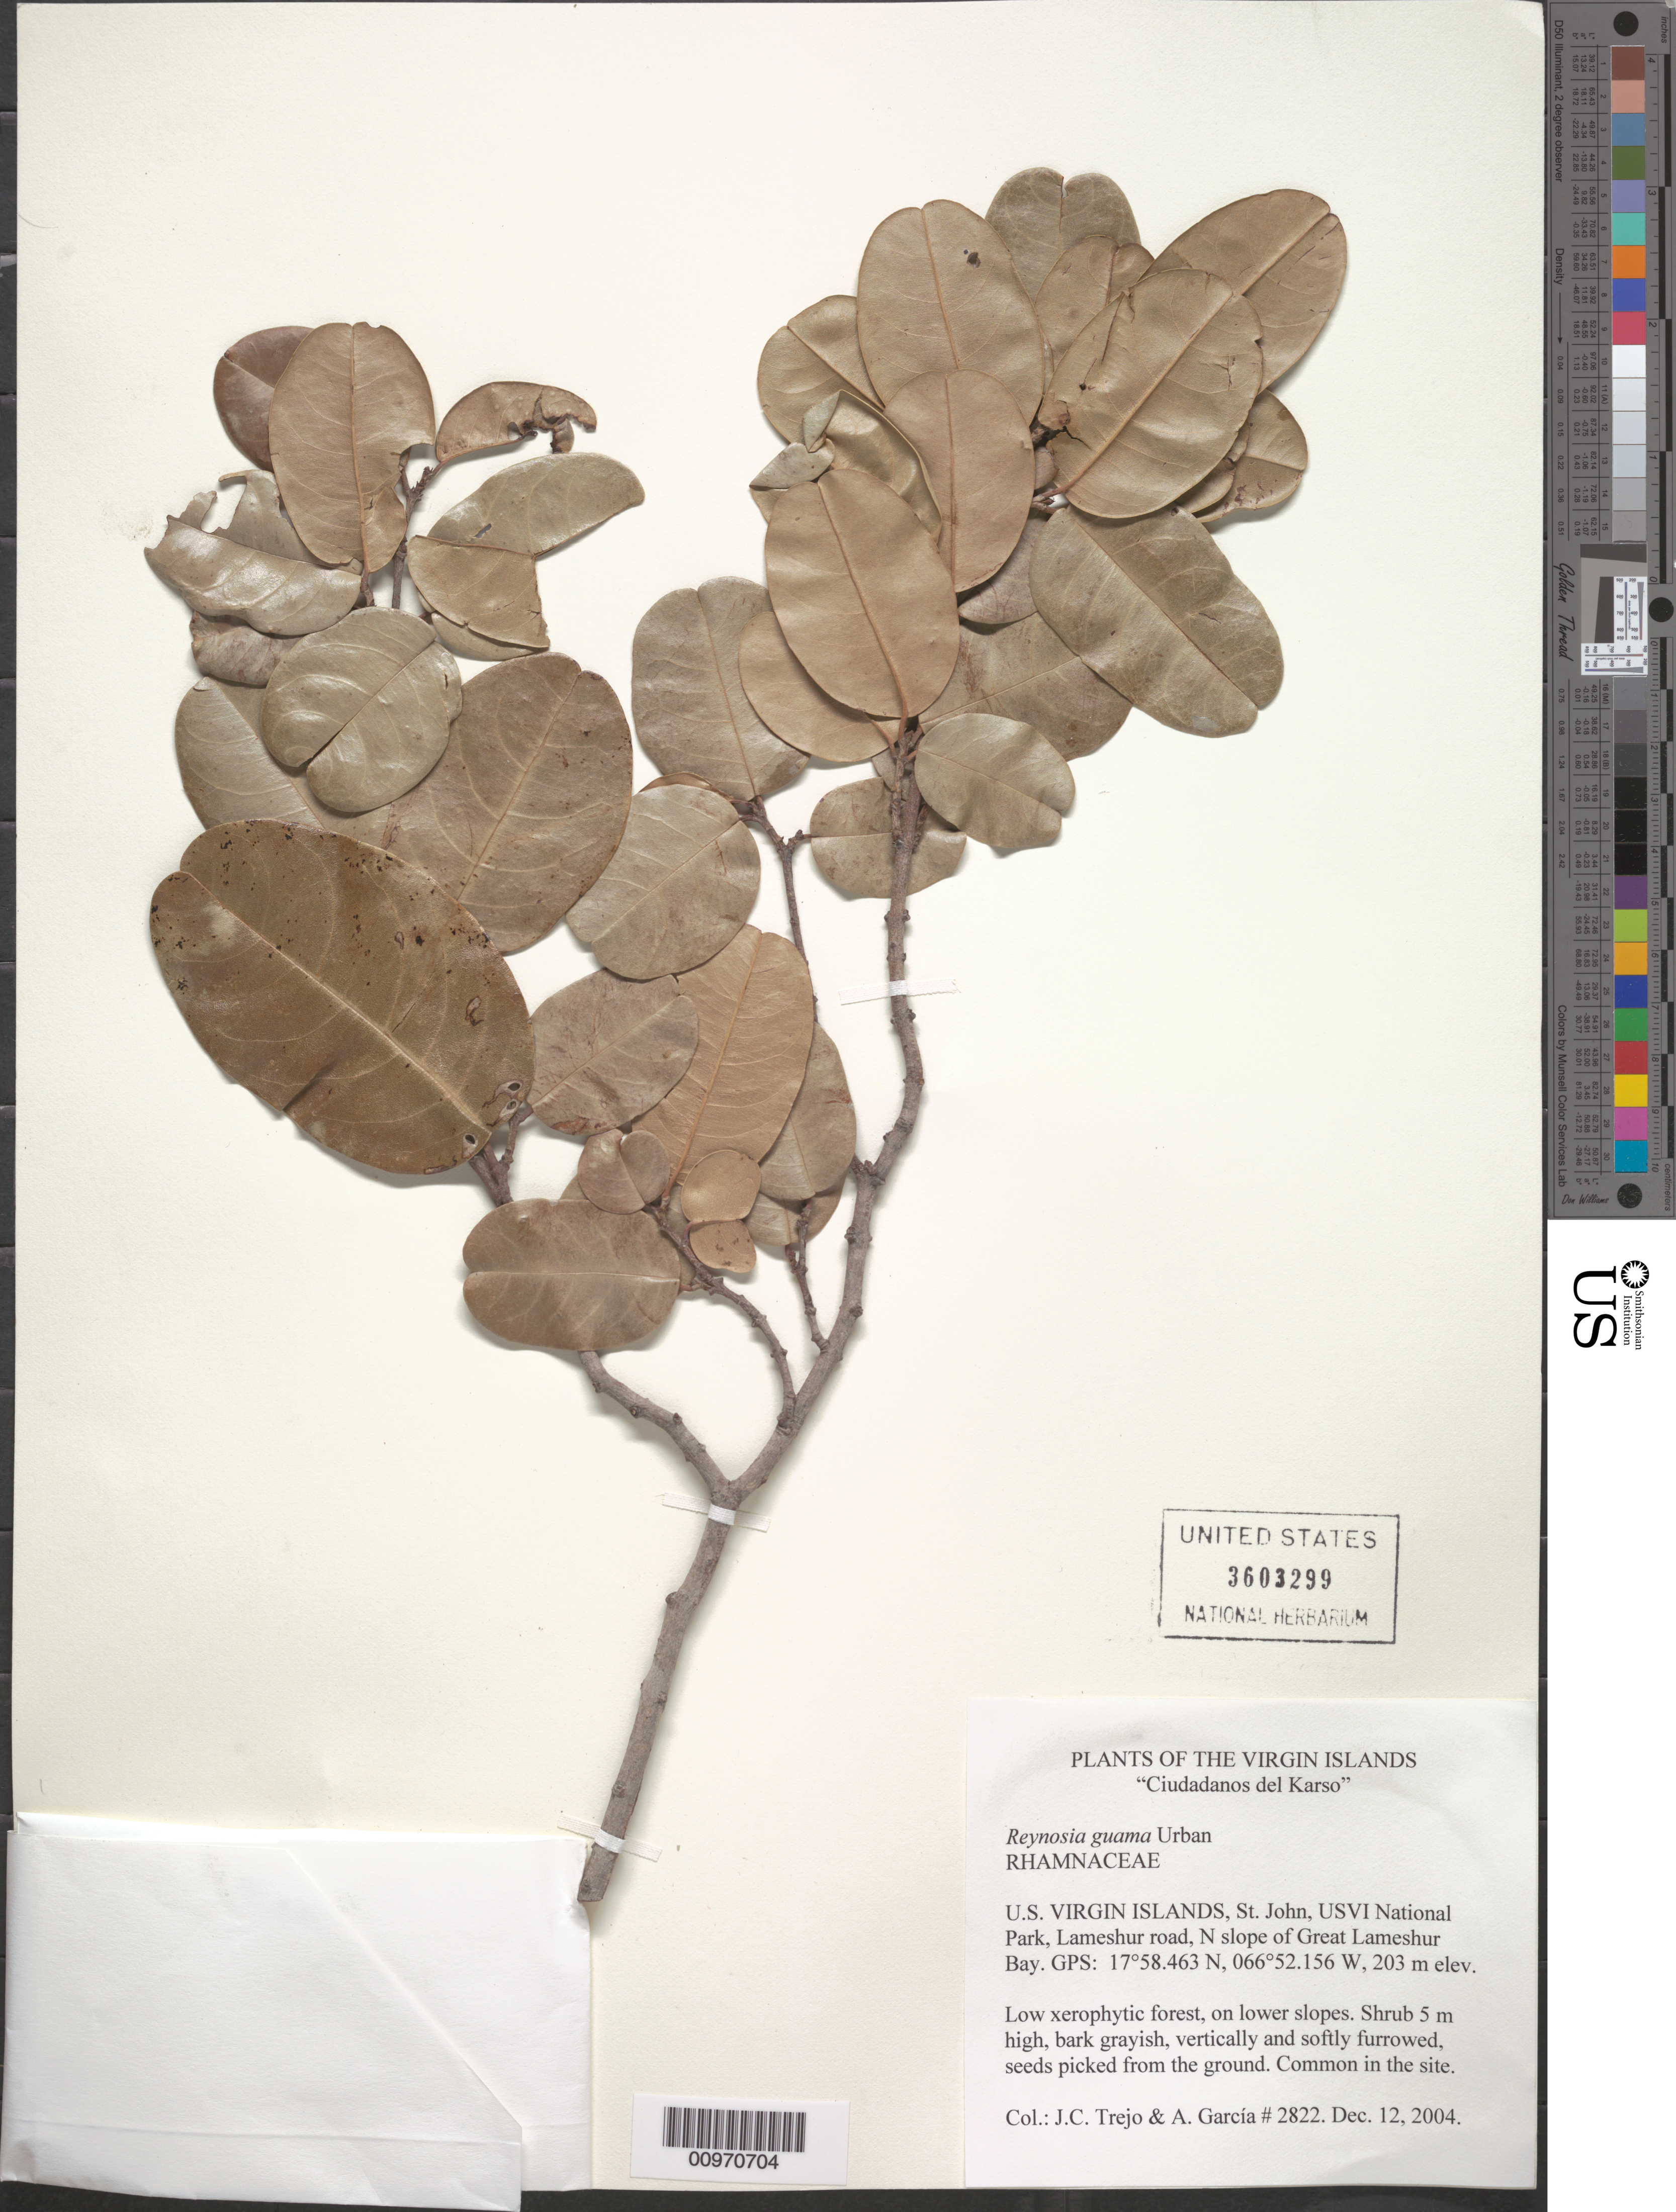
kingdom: Plantae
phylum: Tracheophyta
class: Magnoliopsida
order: Rosales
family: Rhamnaceae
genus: Reynosia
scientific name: Reynosia guama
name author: Urb.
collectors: J. C. Trejo-Torres & A. Garcia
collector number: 2822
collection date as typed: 12 Dec 2004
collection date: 2004-12-12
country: U.S. Virgin Islands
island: St. John I.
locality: USVI National Park, Lameshur Road, N slope of Great Lameshur Bay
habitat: Low xerophytic forest, on lower slopes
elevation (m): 203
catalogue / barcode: US 3603299